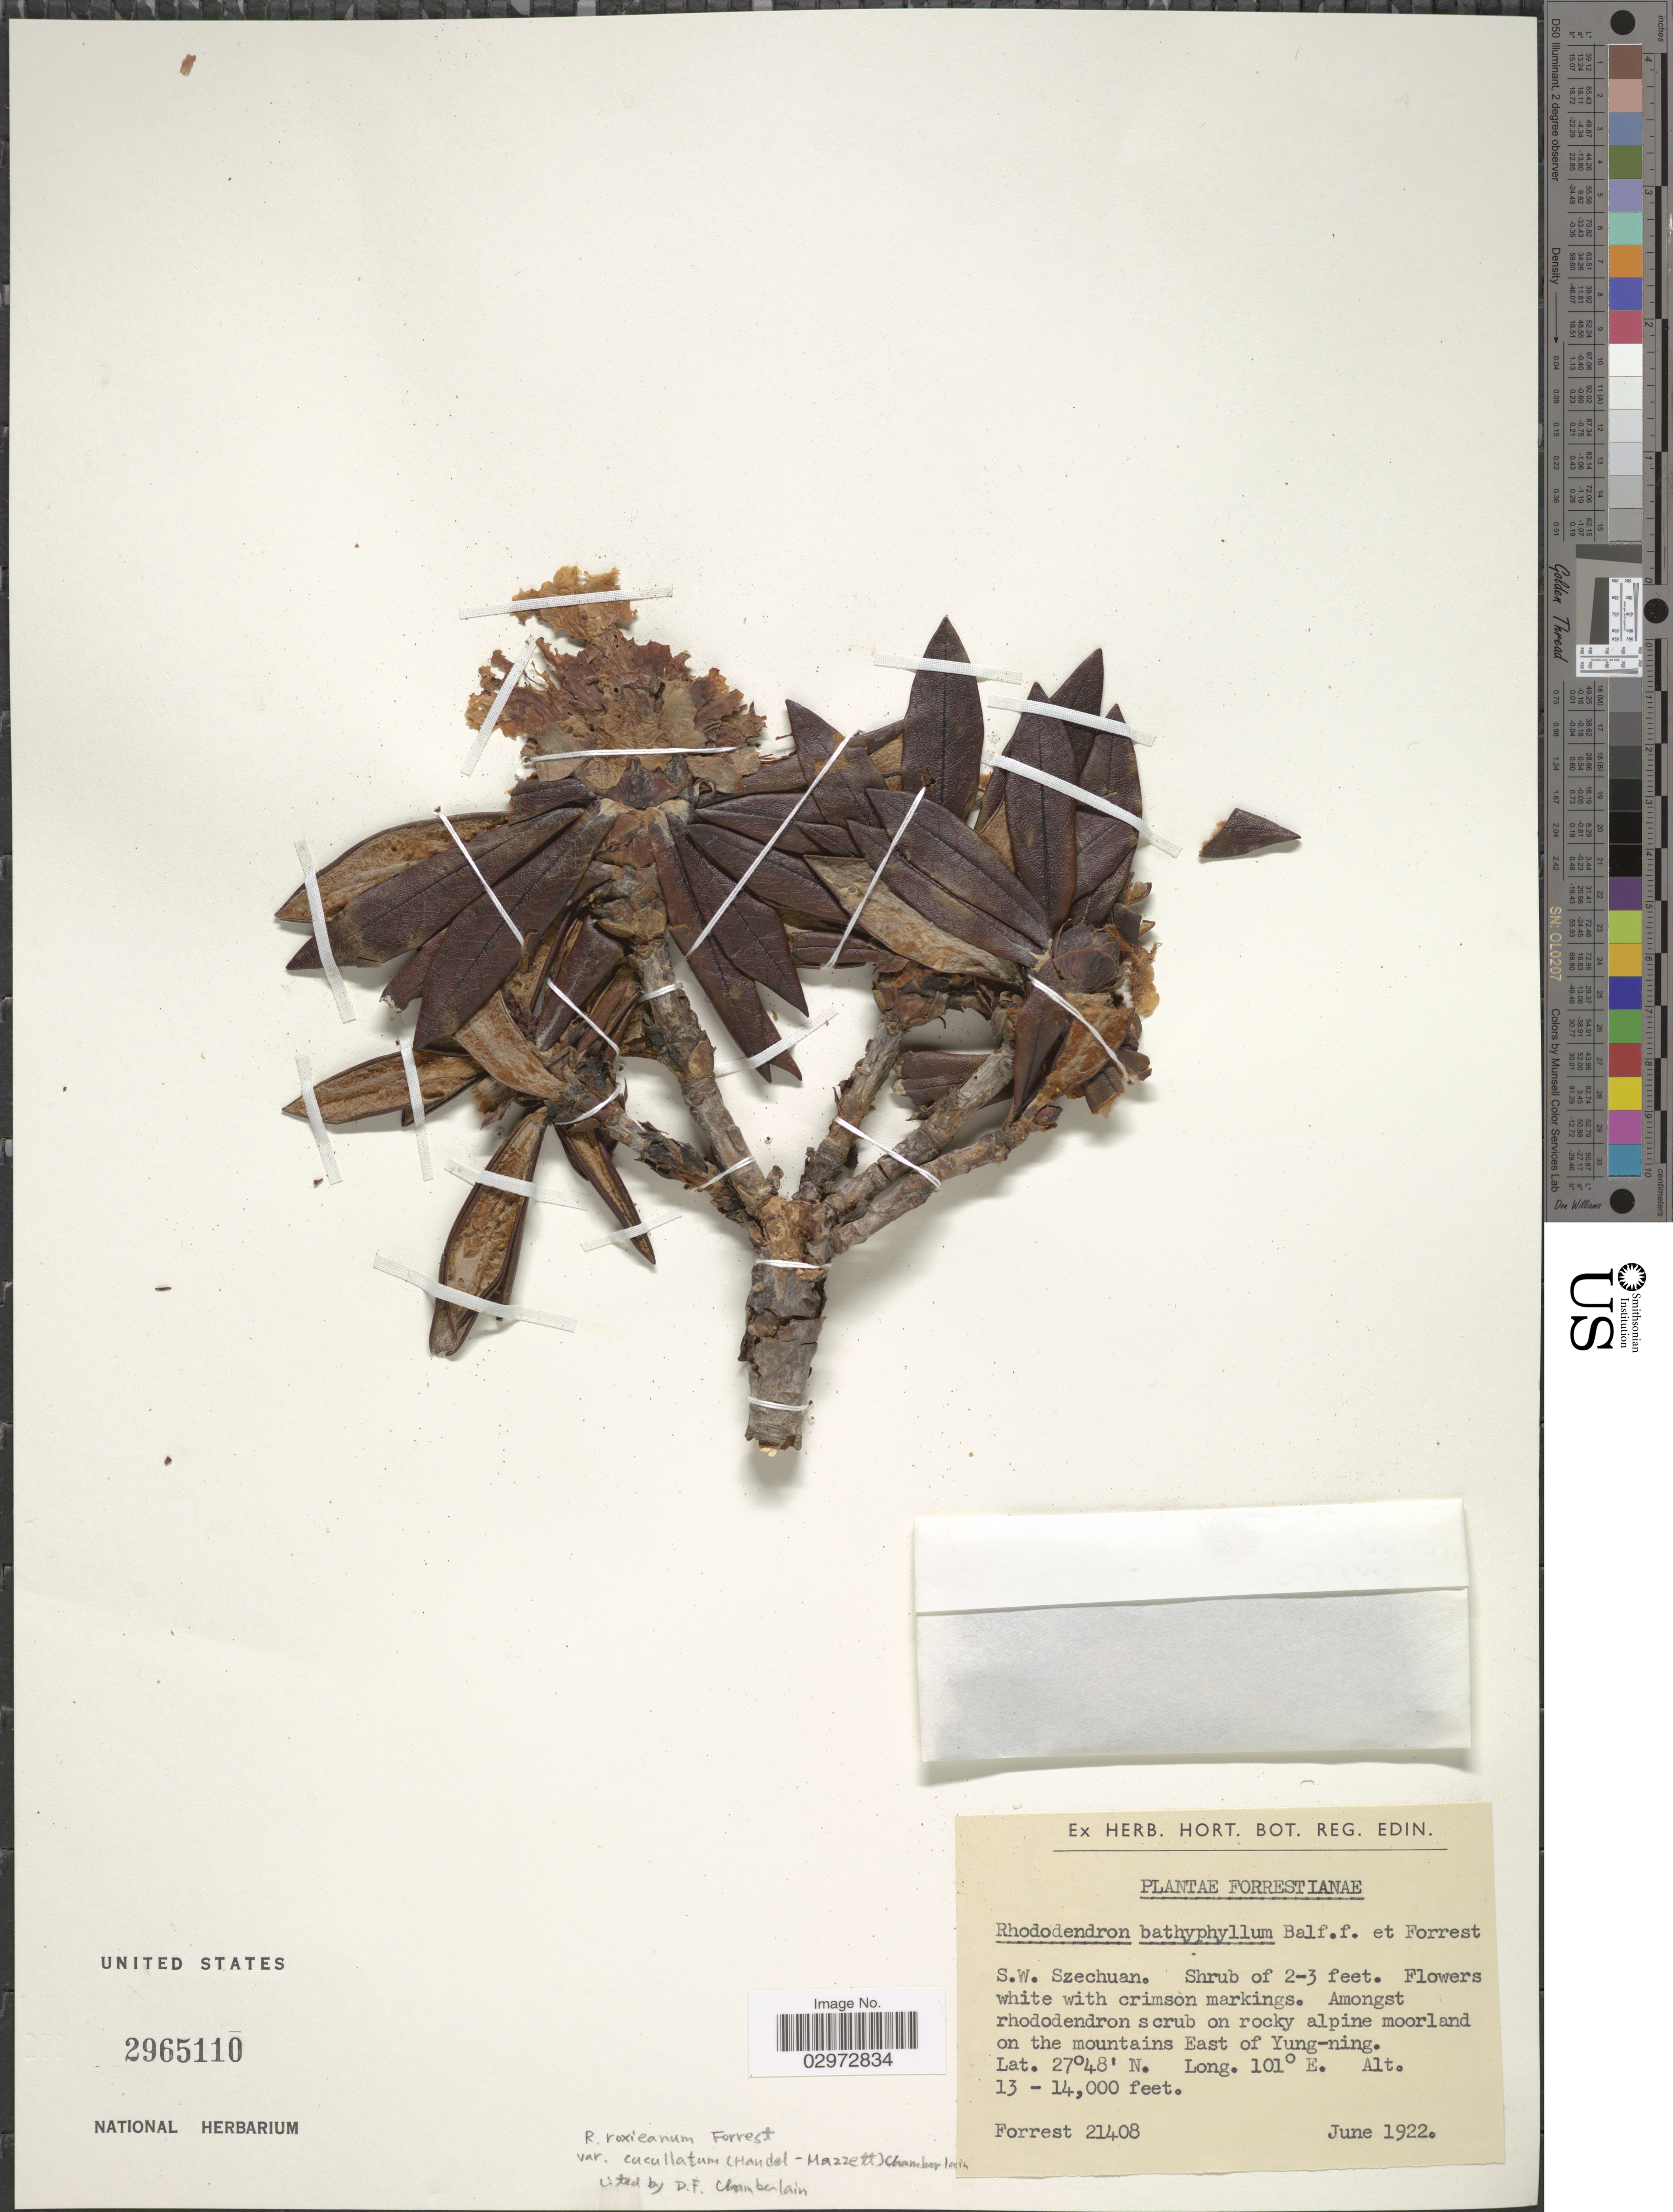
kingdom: Plantae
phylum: Tracheophyta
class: Magnoliopsida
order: Ericales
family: Ericaceae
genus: Rhododendron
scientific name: Rhododendron roxieanum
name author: Forrest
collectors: -. Forrest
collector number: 21408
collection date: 1922-06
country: China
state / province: Sichuan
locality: S.W. Szechuan. Amongst rhododendron scrub on rocky alpine moorland on the mountains East of Yung-ning.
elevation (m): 3962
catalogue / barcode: US 2965110